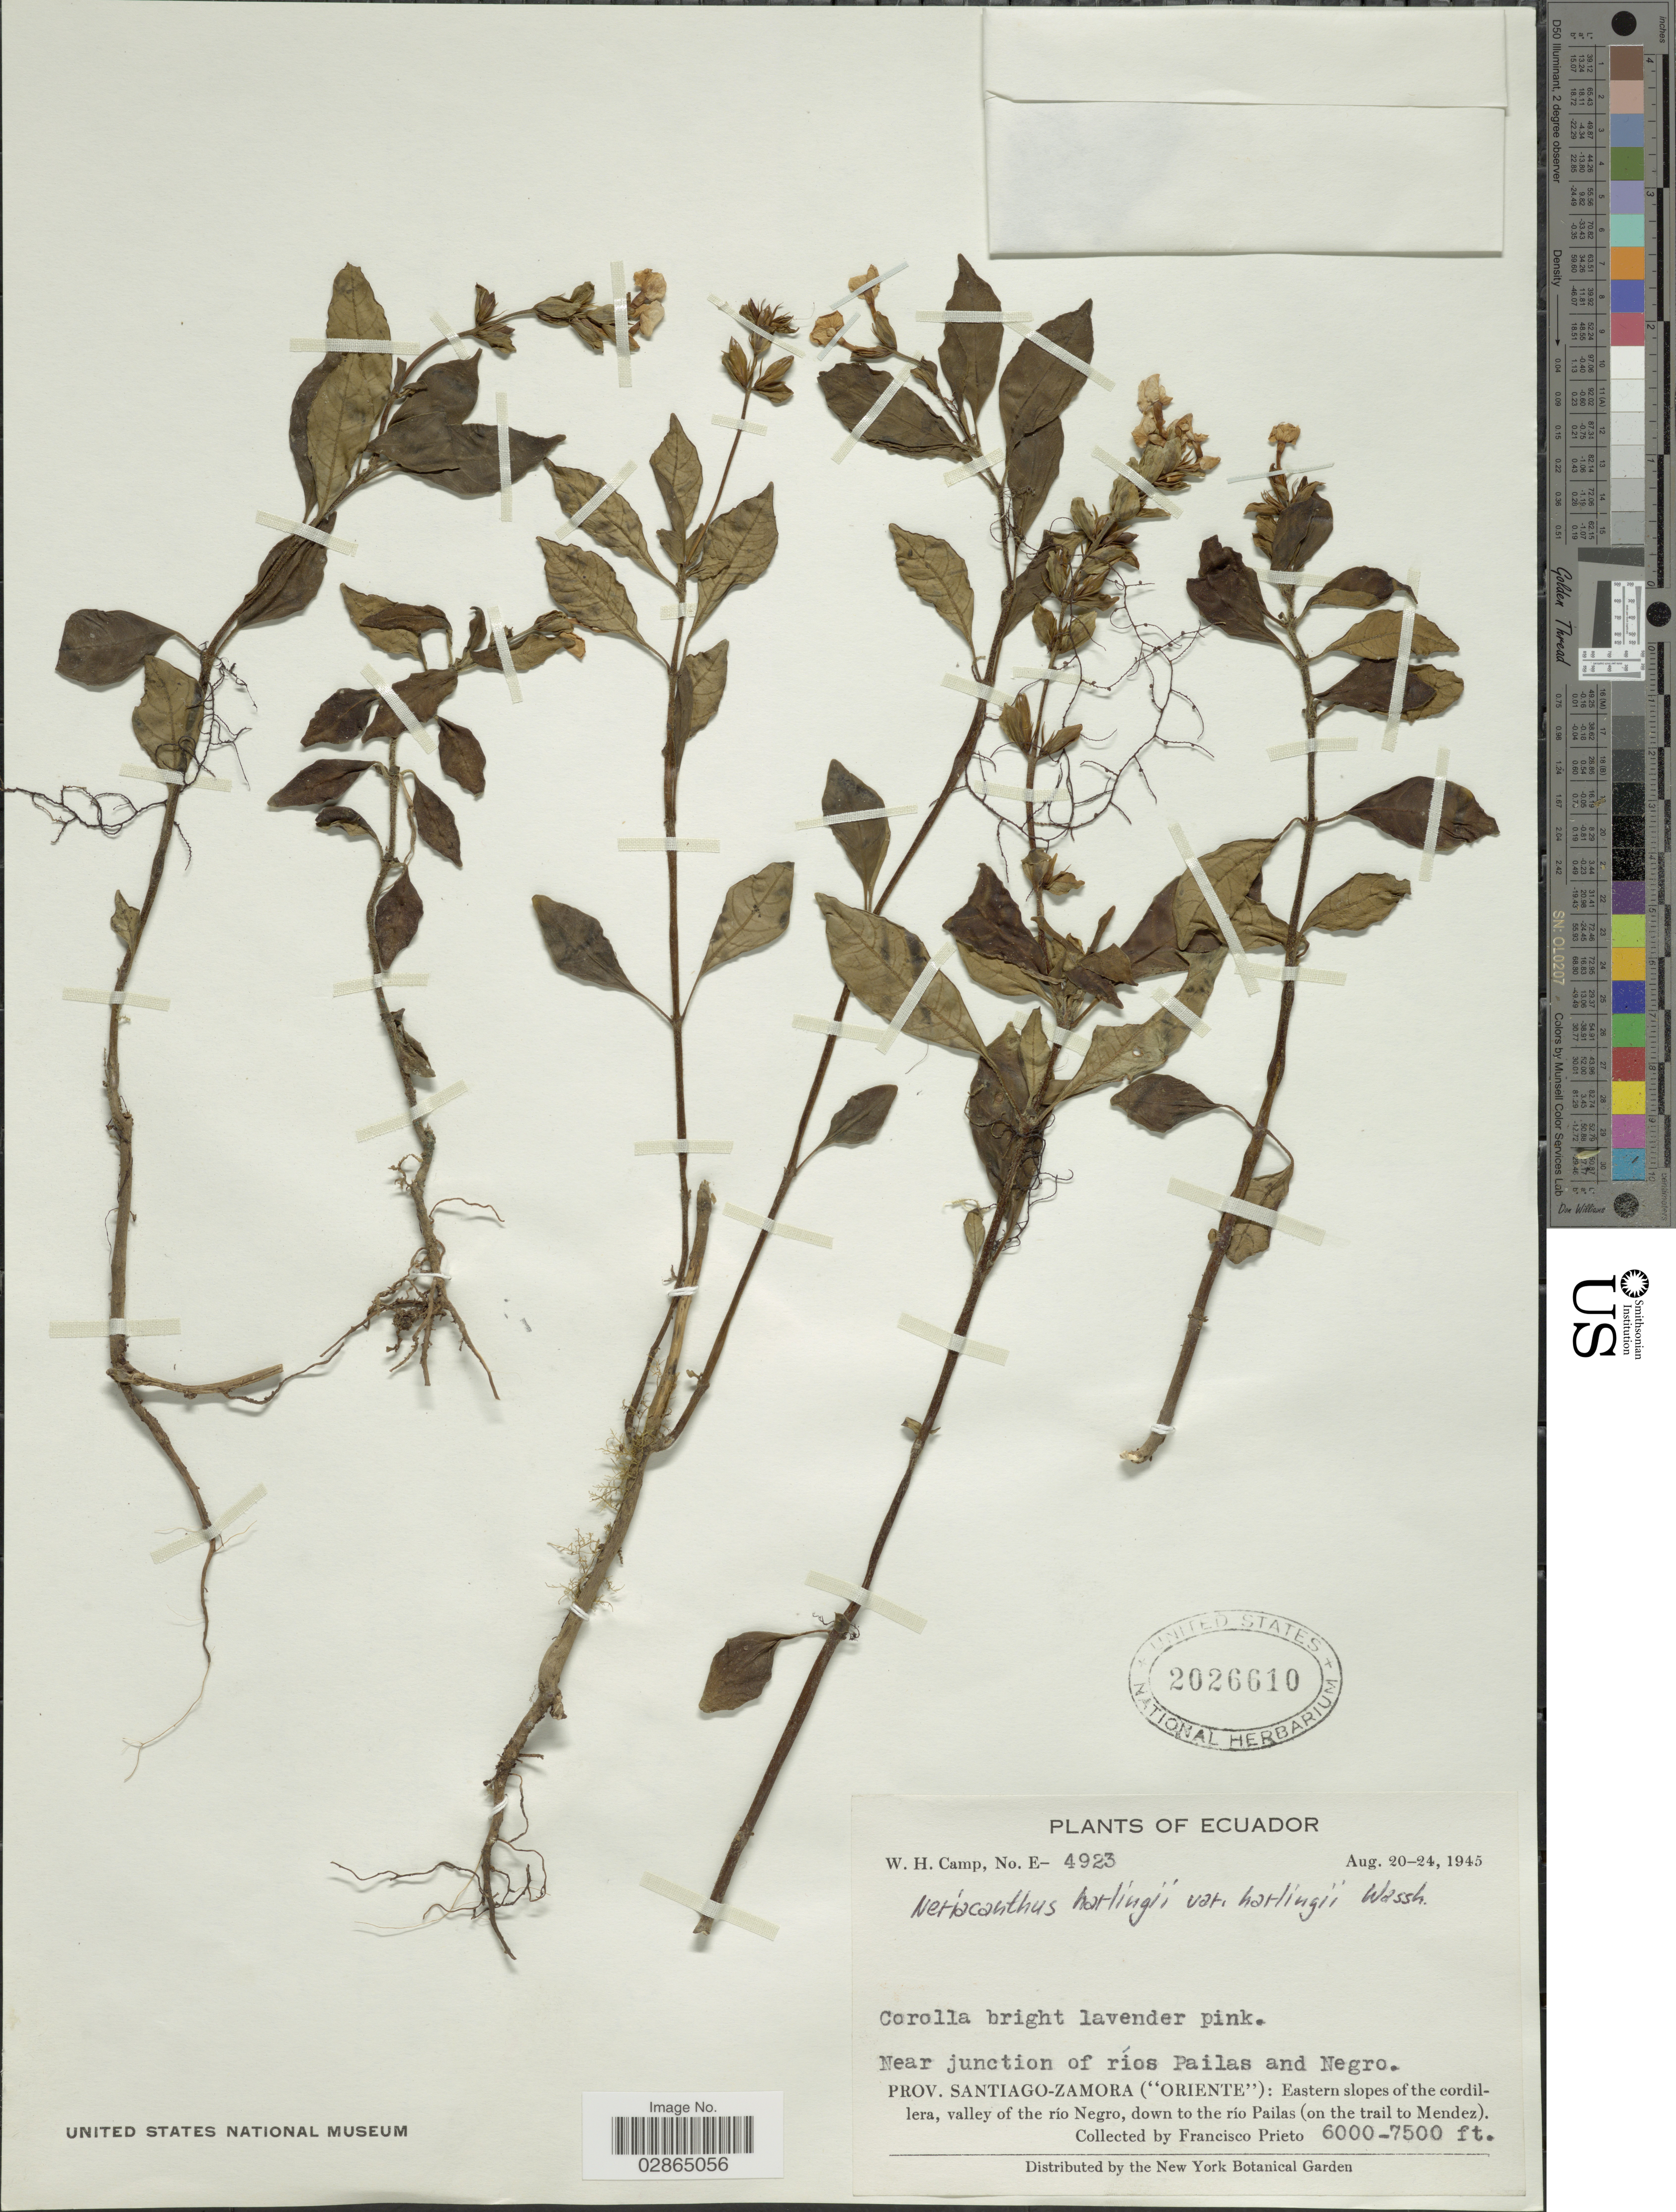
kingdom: Plantae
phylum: Tracheophyta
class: Magnoliopsida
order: Lamiales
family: Acanthaceae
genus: Neriacanthus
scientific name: Neriacanthus harlingii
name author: Wassh.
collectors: F. Prieto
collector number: E-4923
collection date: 1945-08-20/1945-08-24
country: Ecuador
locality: Near junction of ríos Pailas and Negro. Prov. Santiago-Zamora ("Oriente"): Eastern slopes of the cordillera, valley of the río Negro, down to the río Pailas (on the trail to Mendez).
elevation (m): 1829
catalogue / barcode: US 2026610